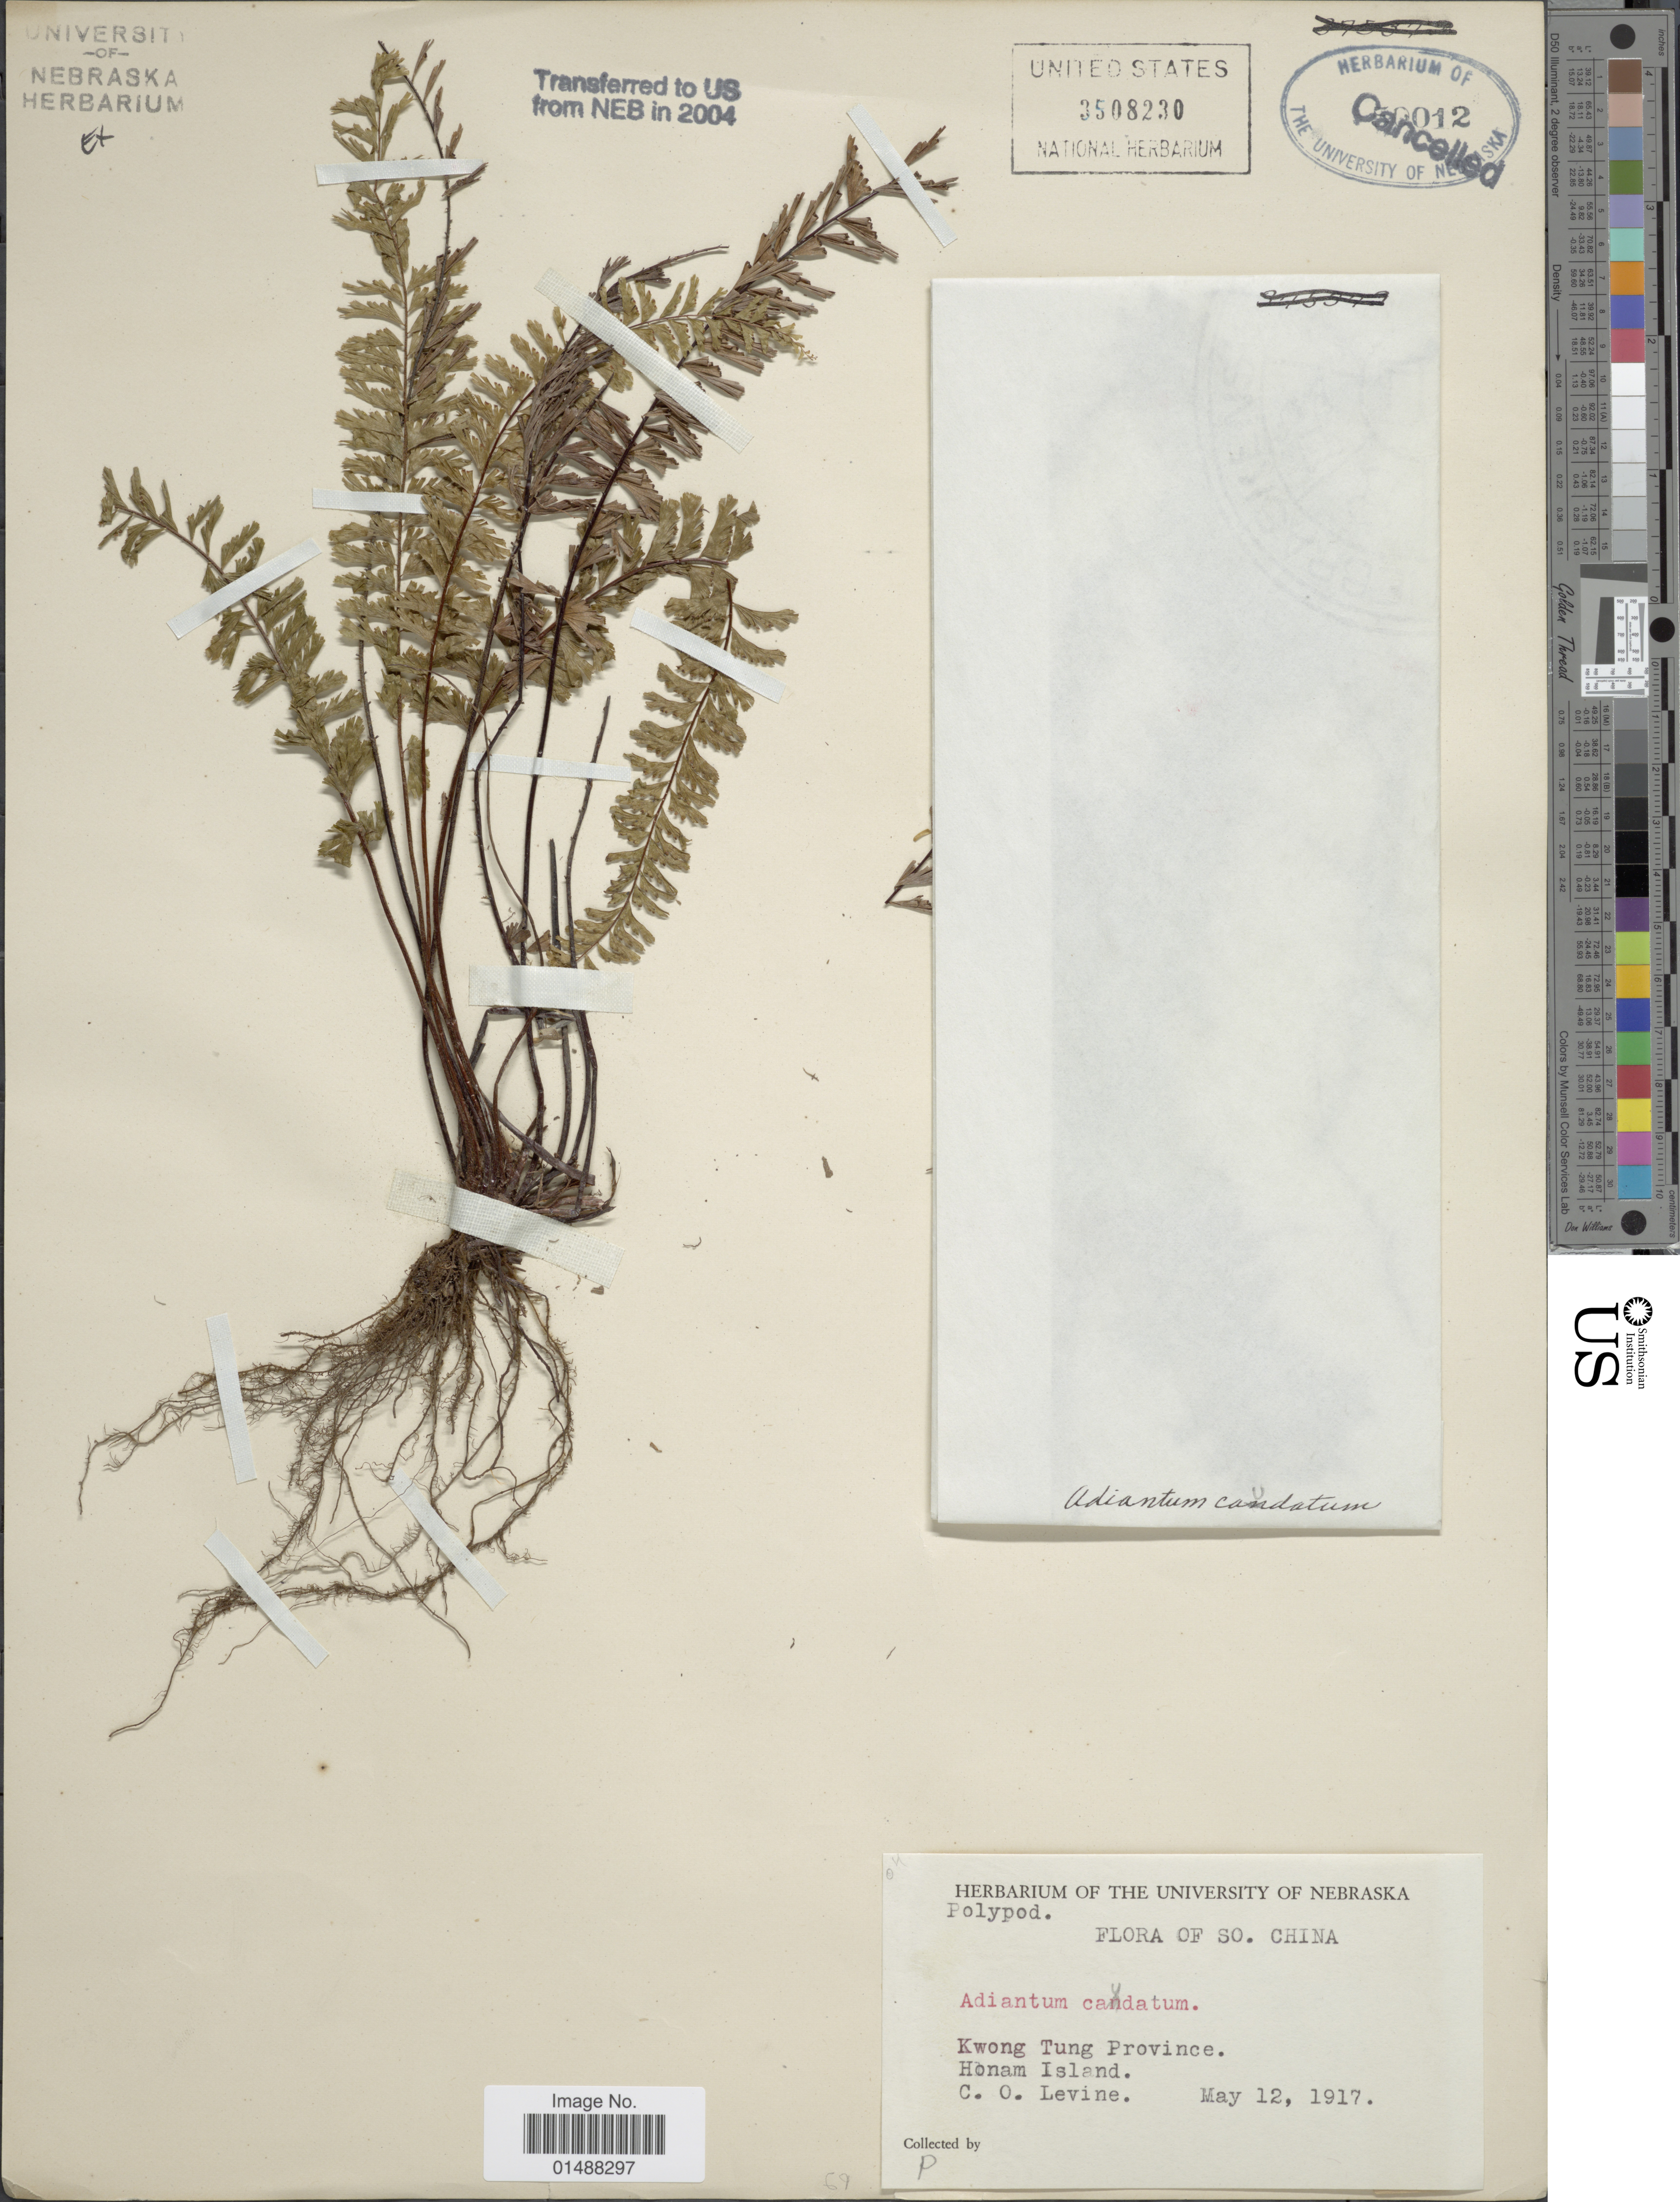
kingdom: Plantae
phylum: Tracheophyta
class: Polypodiopsida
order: Polypodiales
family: Pteridaceae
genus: Adiantum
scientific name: Adiantum caudatum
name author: L.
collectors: C. O. Levine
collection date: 1917-05-12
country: China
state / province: Guangdong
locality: SO. China, Kwong Tung Province, Honam Island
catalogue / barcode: US 3508230